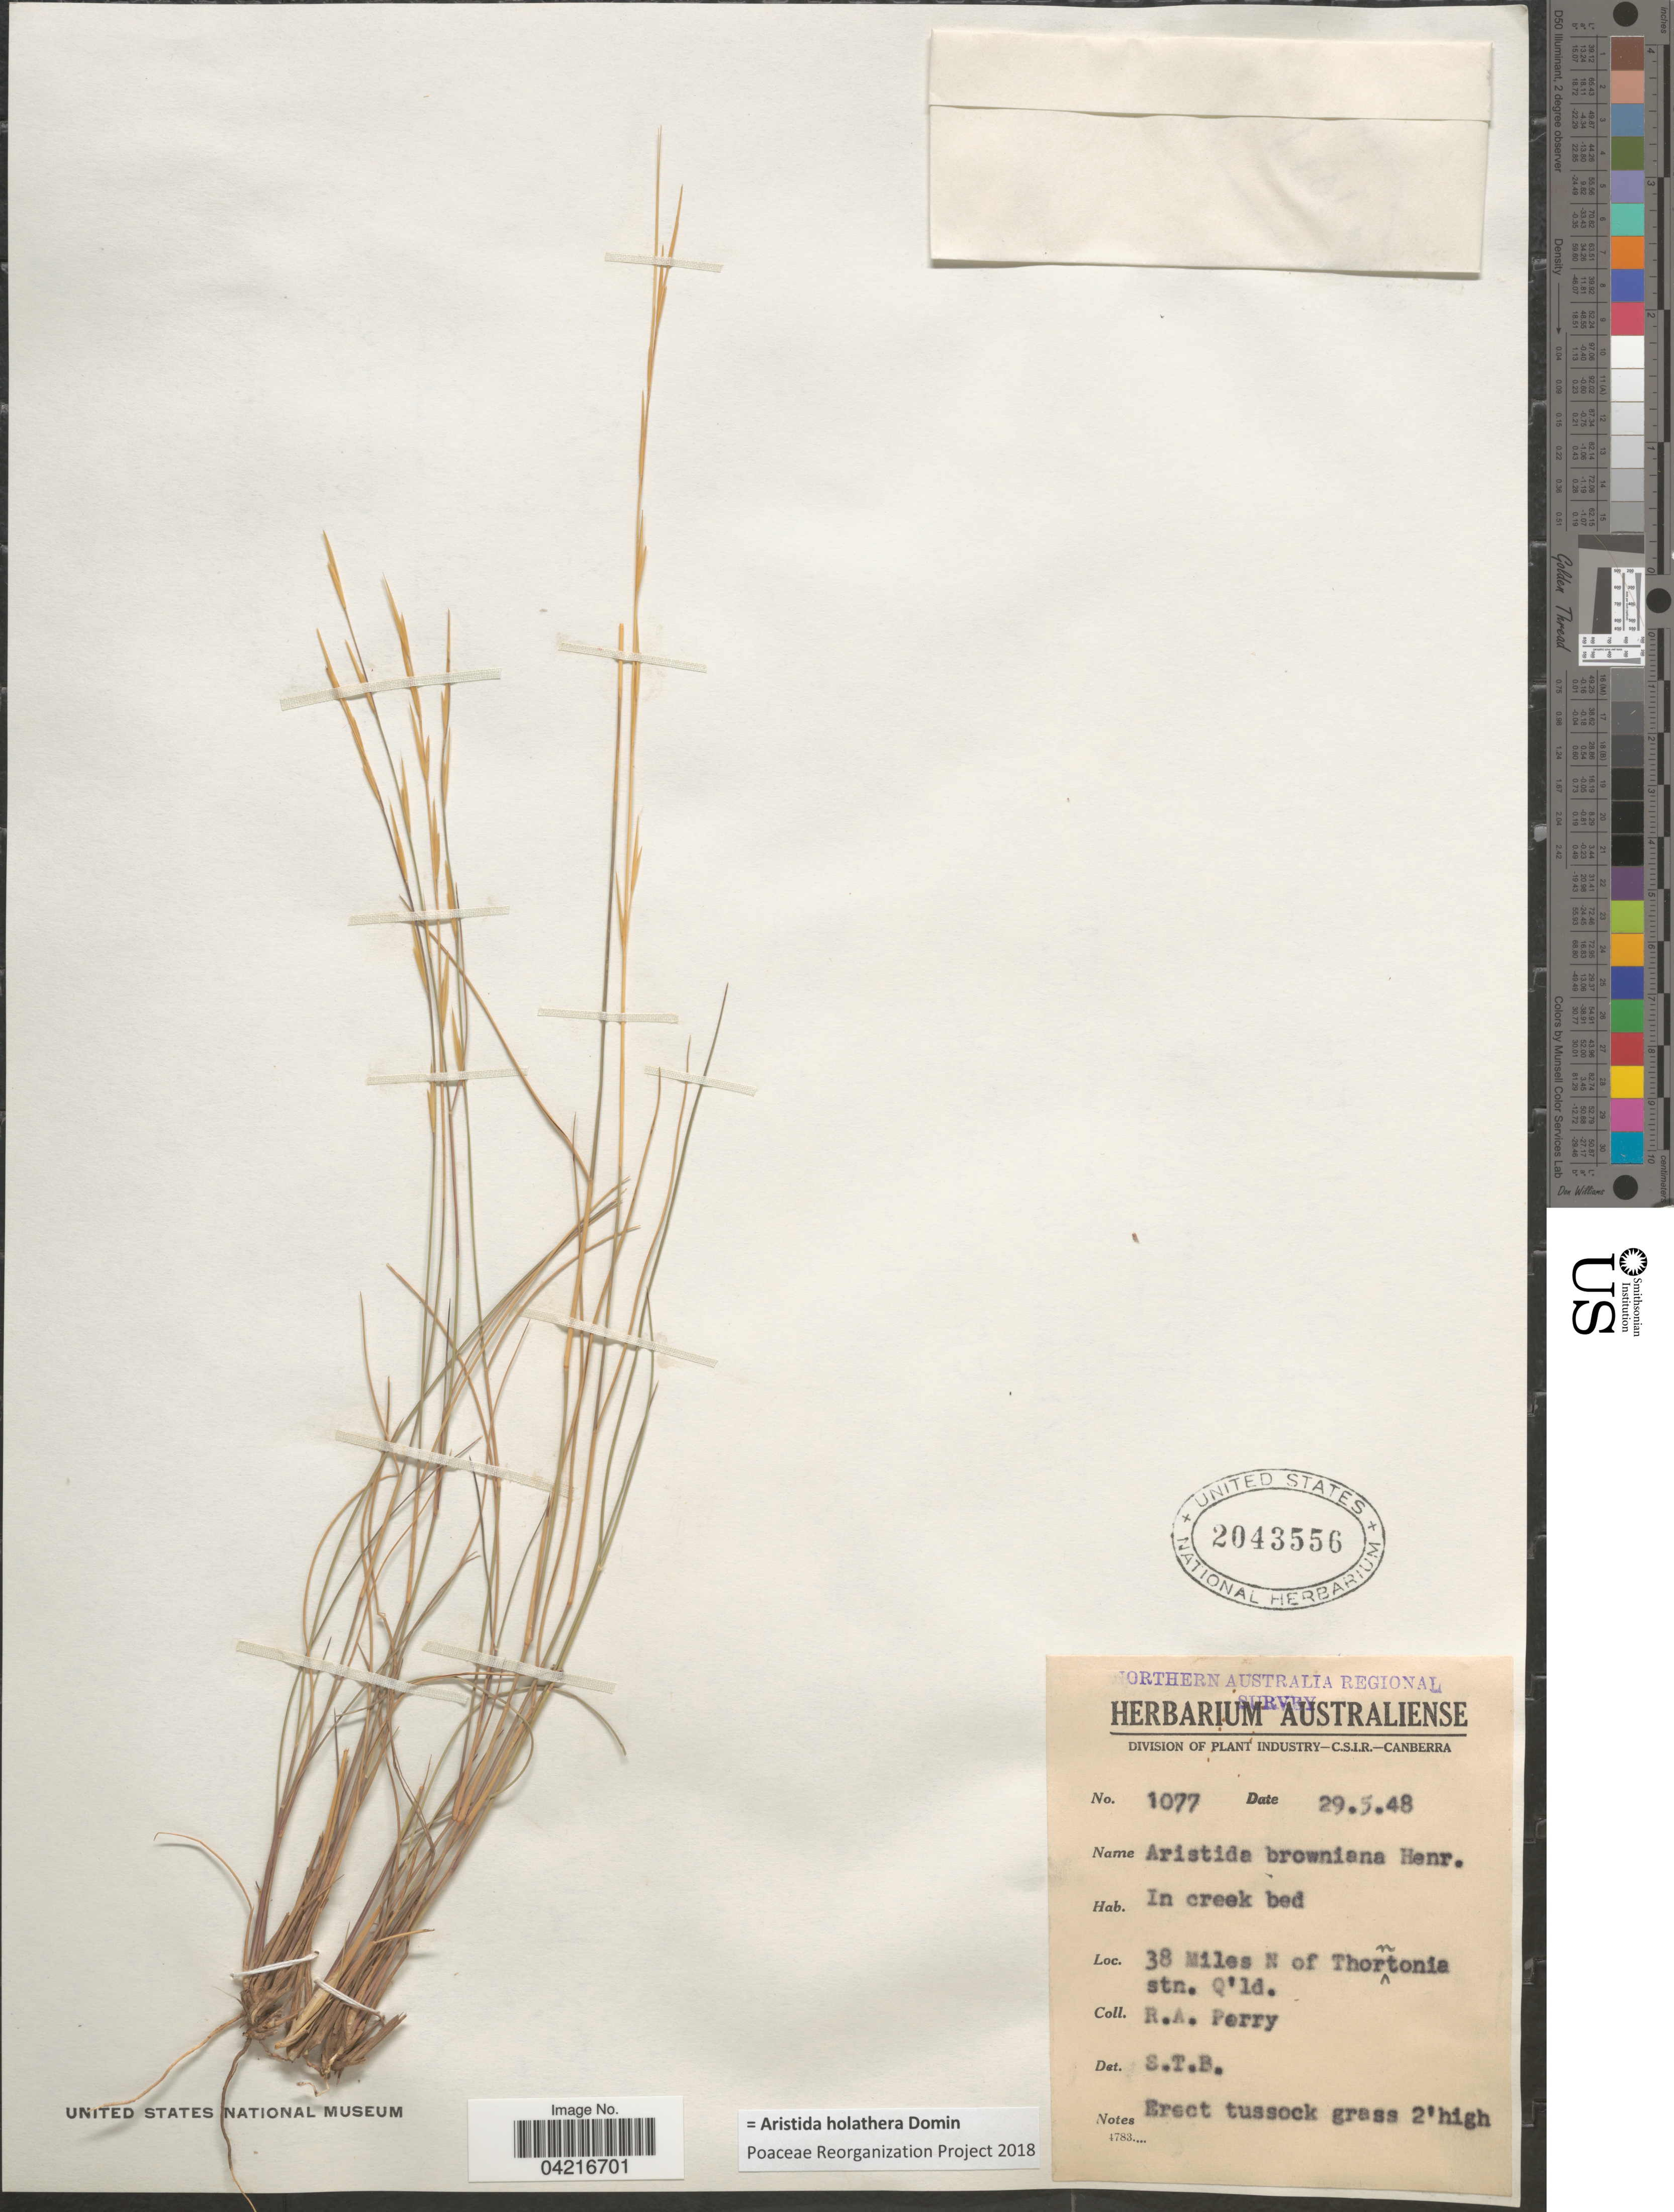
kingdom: Plantae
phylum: Tracheophyta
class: Liliopsida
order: Poales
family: Poaceae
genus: Aristida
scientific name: Aristida holathera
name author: Domin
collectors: Perry, R. A.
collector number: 1077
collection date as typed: Transcribed d/m/y: 29/5/48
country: Australia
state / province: Queensland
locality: Northern Australia Regional Survey. 38 Miles N of Thorntonia stn. Q'ld.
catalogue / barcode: US 2043556